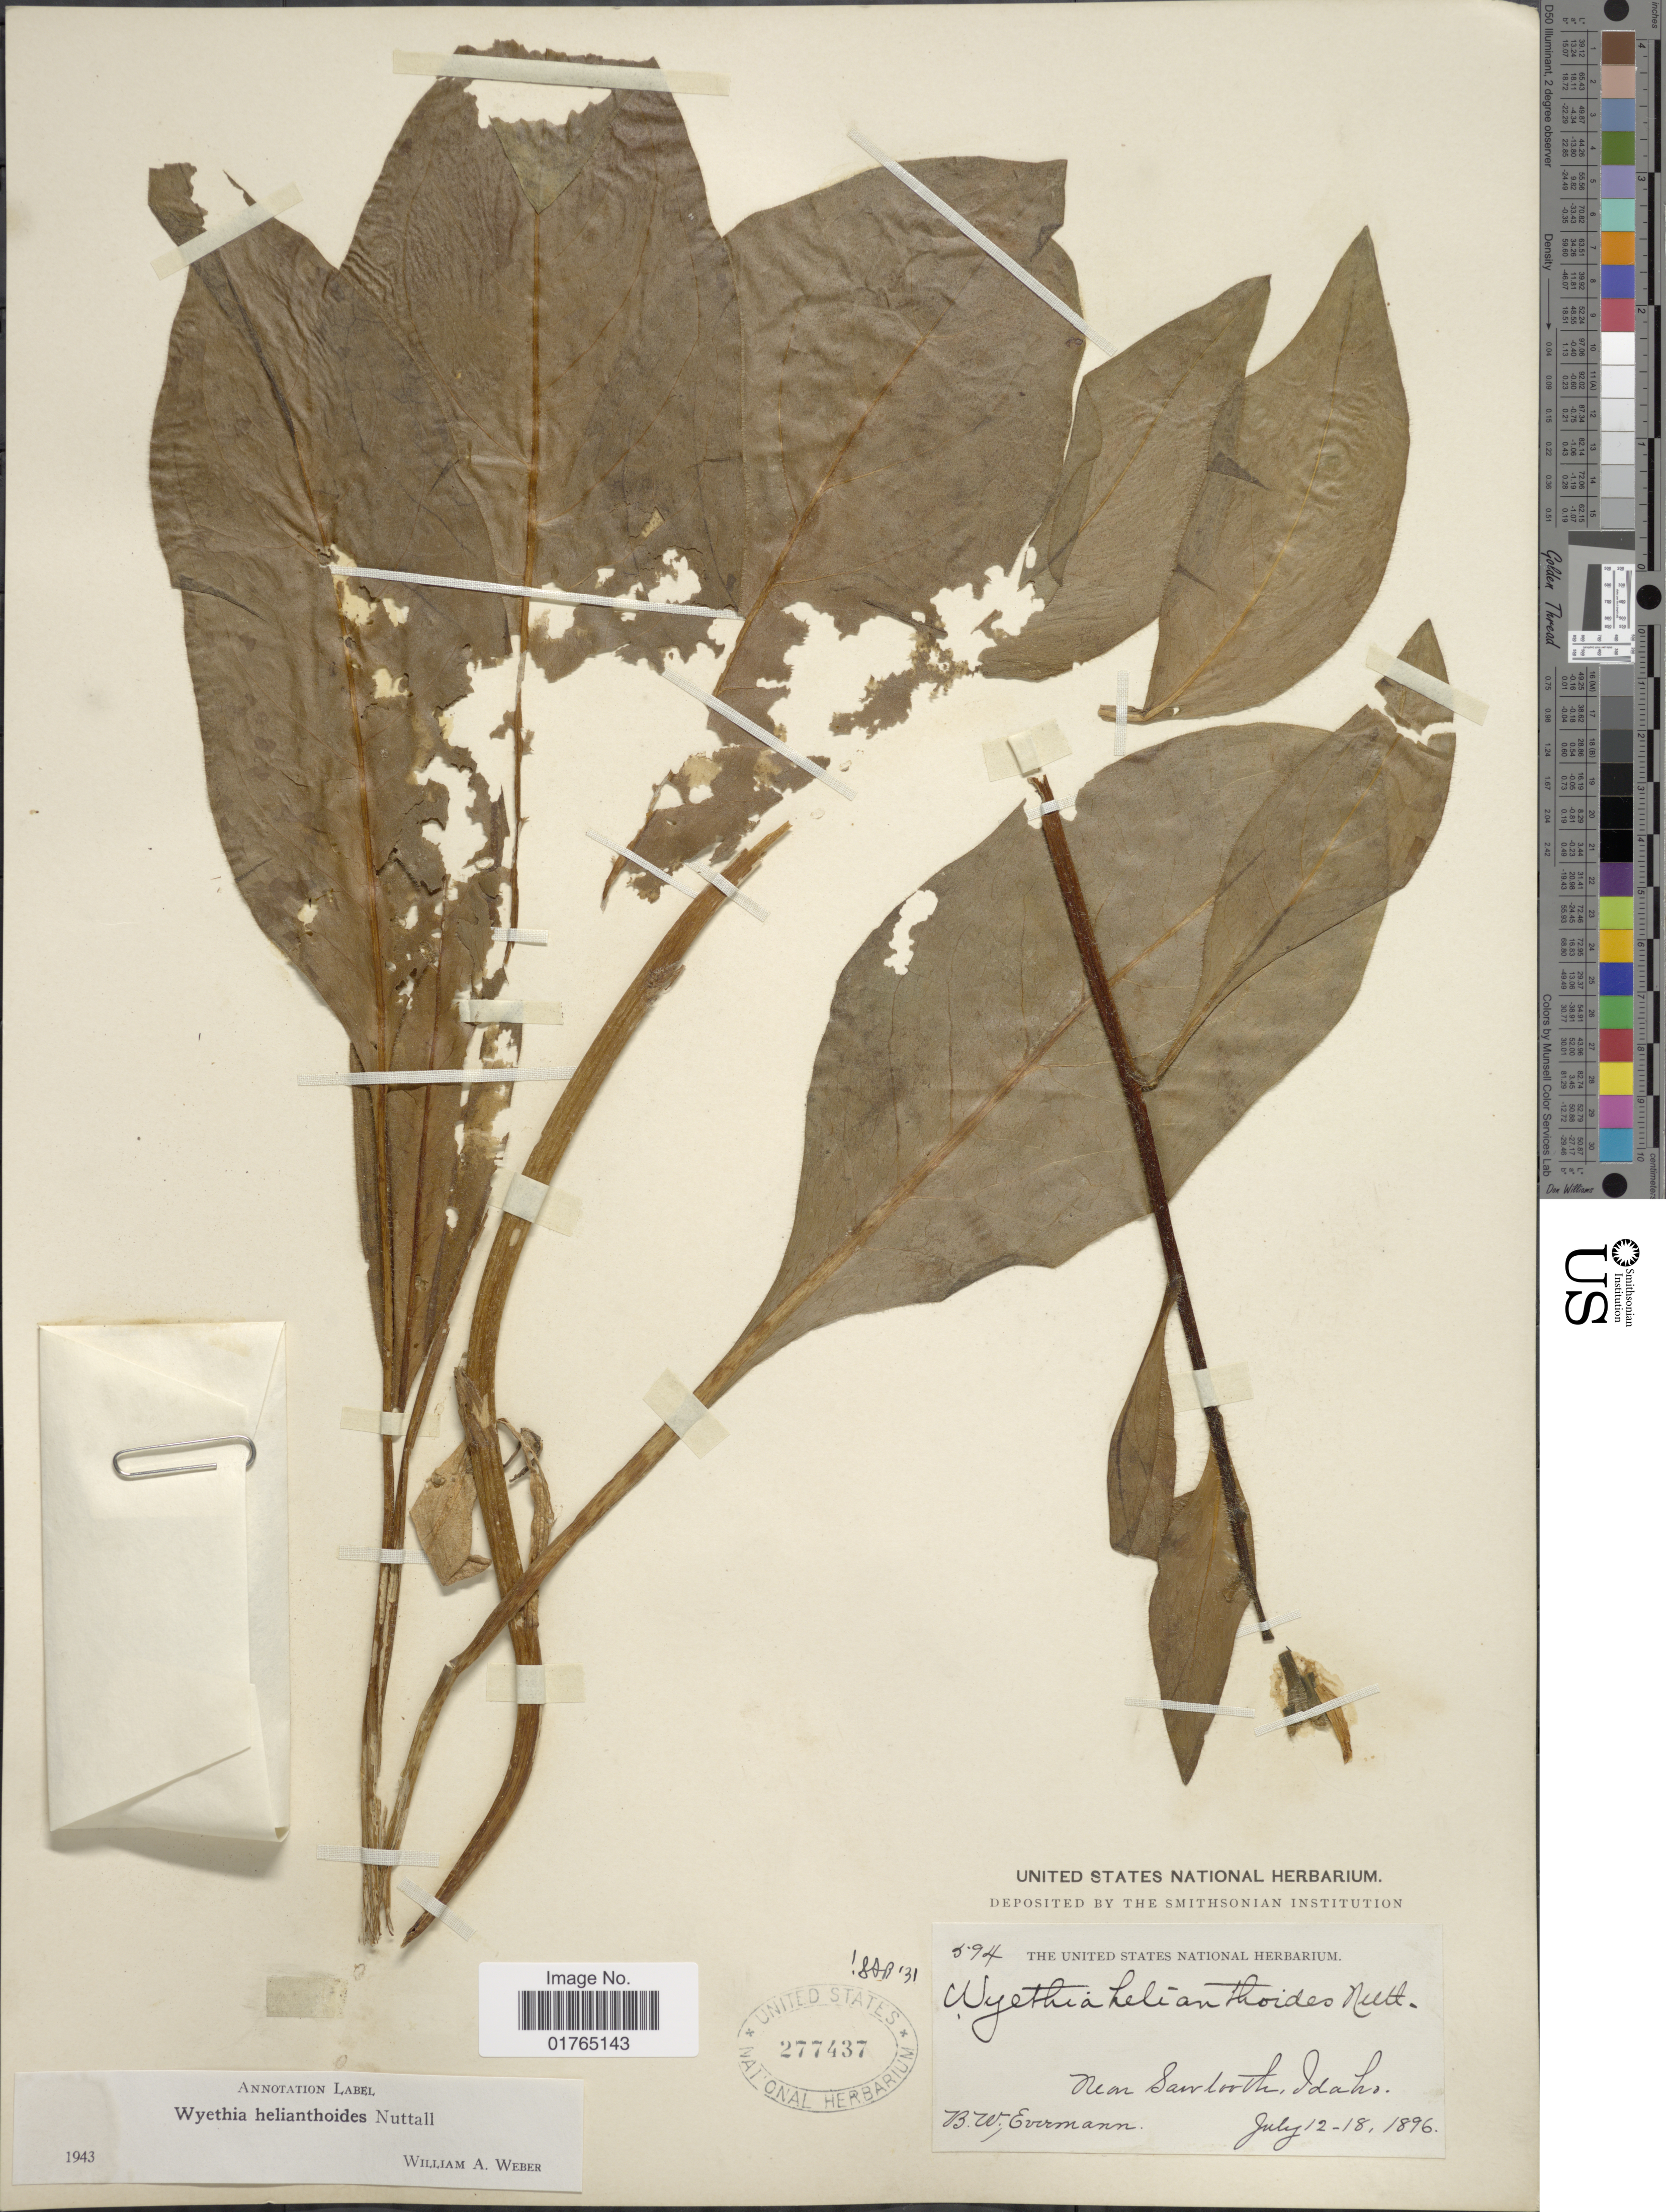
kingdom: Plantae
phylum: Tracheophyta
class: Magnoliopsida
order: Asterales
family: Asteraceae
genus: Wyethia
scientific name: Wyethia helianthoides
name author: Nutt.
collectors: B. W. Evermann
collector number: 594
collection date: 1896-07-12/1896-07-18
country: United States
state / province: Idaho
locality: Near Sawtooth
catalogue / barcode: US 277437